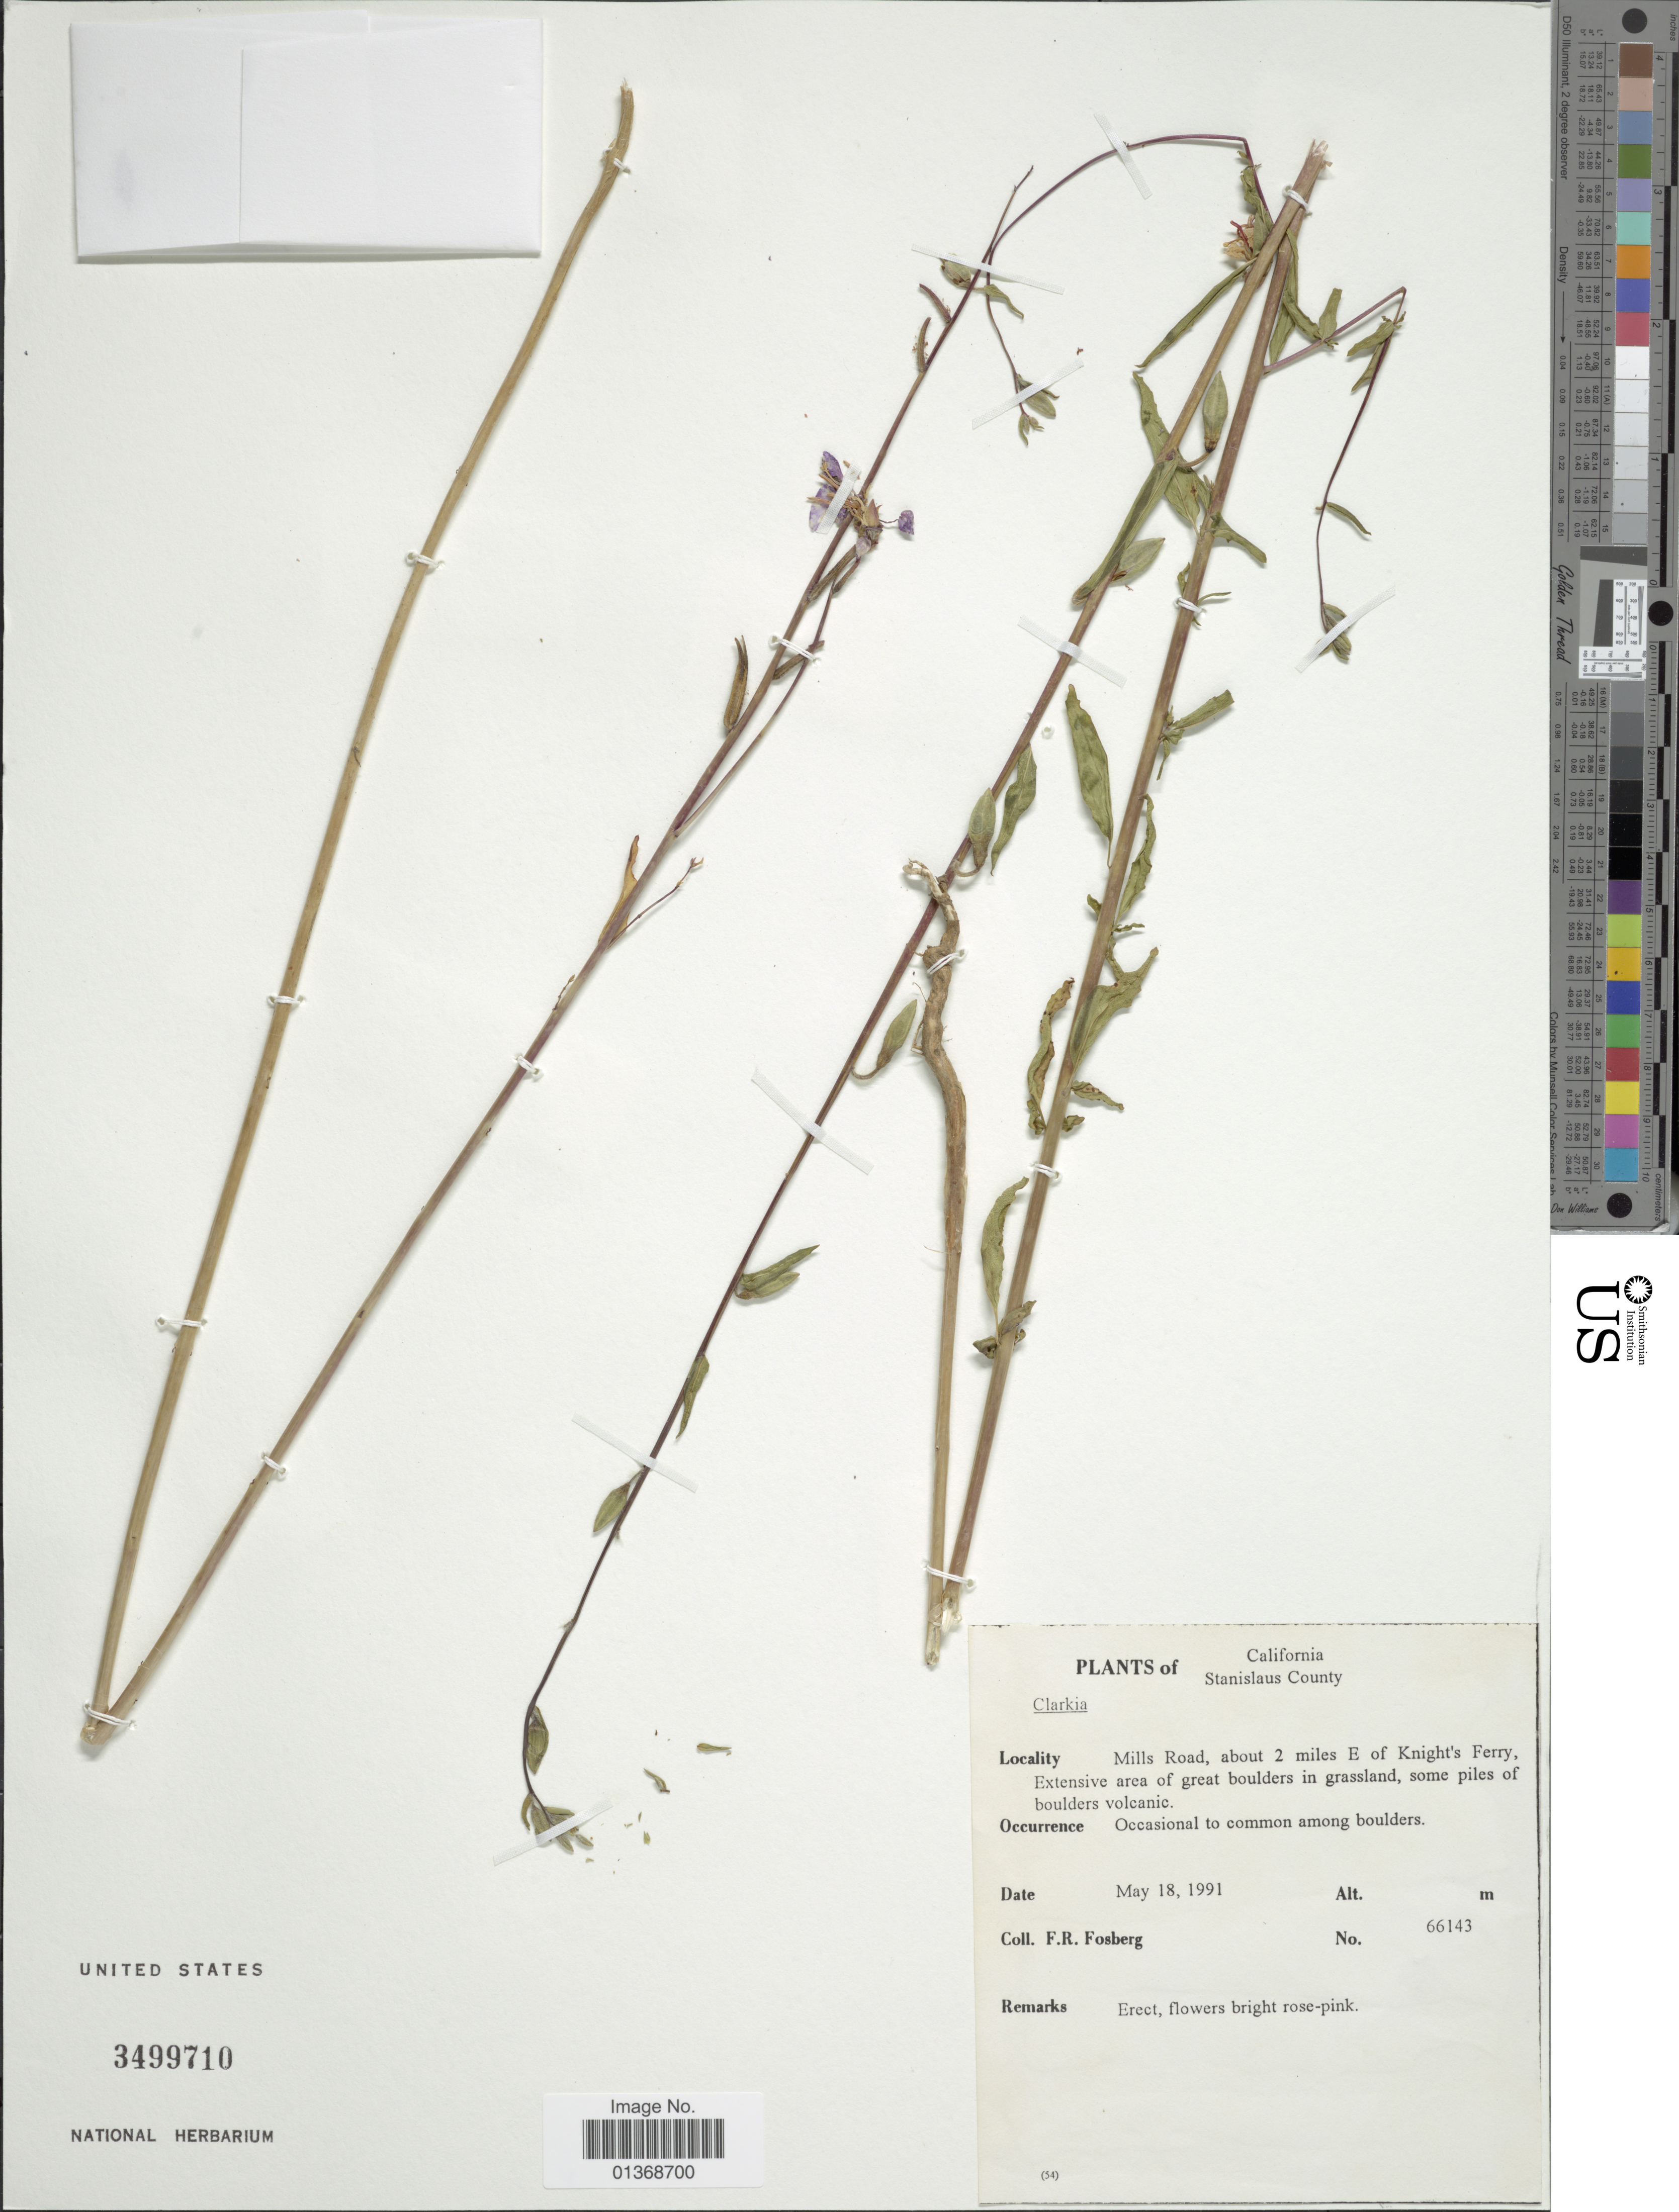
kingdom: Plantae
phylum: Tracheophyta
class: Magnoliopsida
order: Myrtales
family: Onagraceae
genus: Clarkia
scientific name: Clarkia sp.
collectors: F. R. Fosberg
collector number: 66143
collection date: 1991-05-18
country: United States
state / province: California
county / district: Stanislaus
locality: Stanislaus County, Mills Road, about 2 miles E of Knight's Ferry, Extensive area of great boulders in grassland, some piles of boulders volcanic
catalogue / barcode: US 3499710